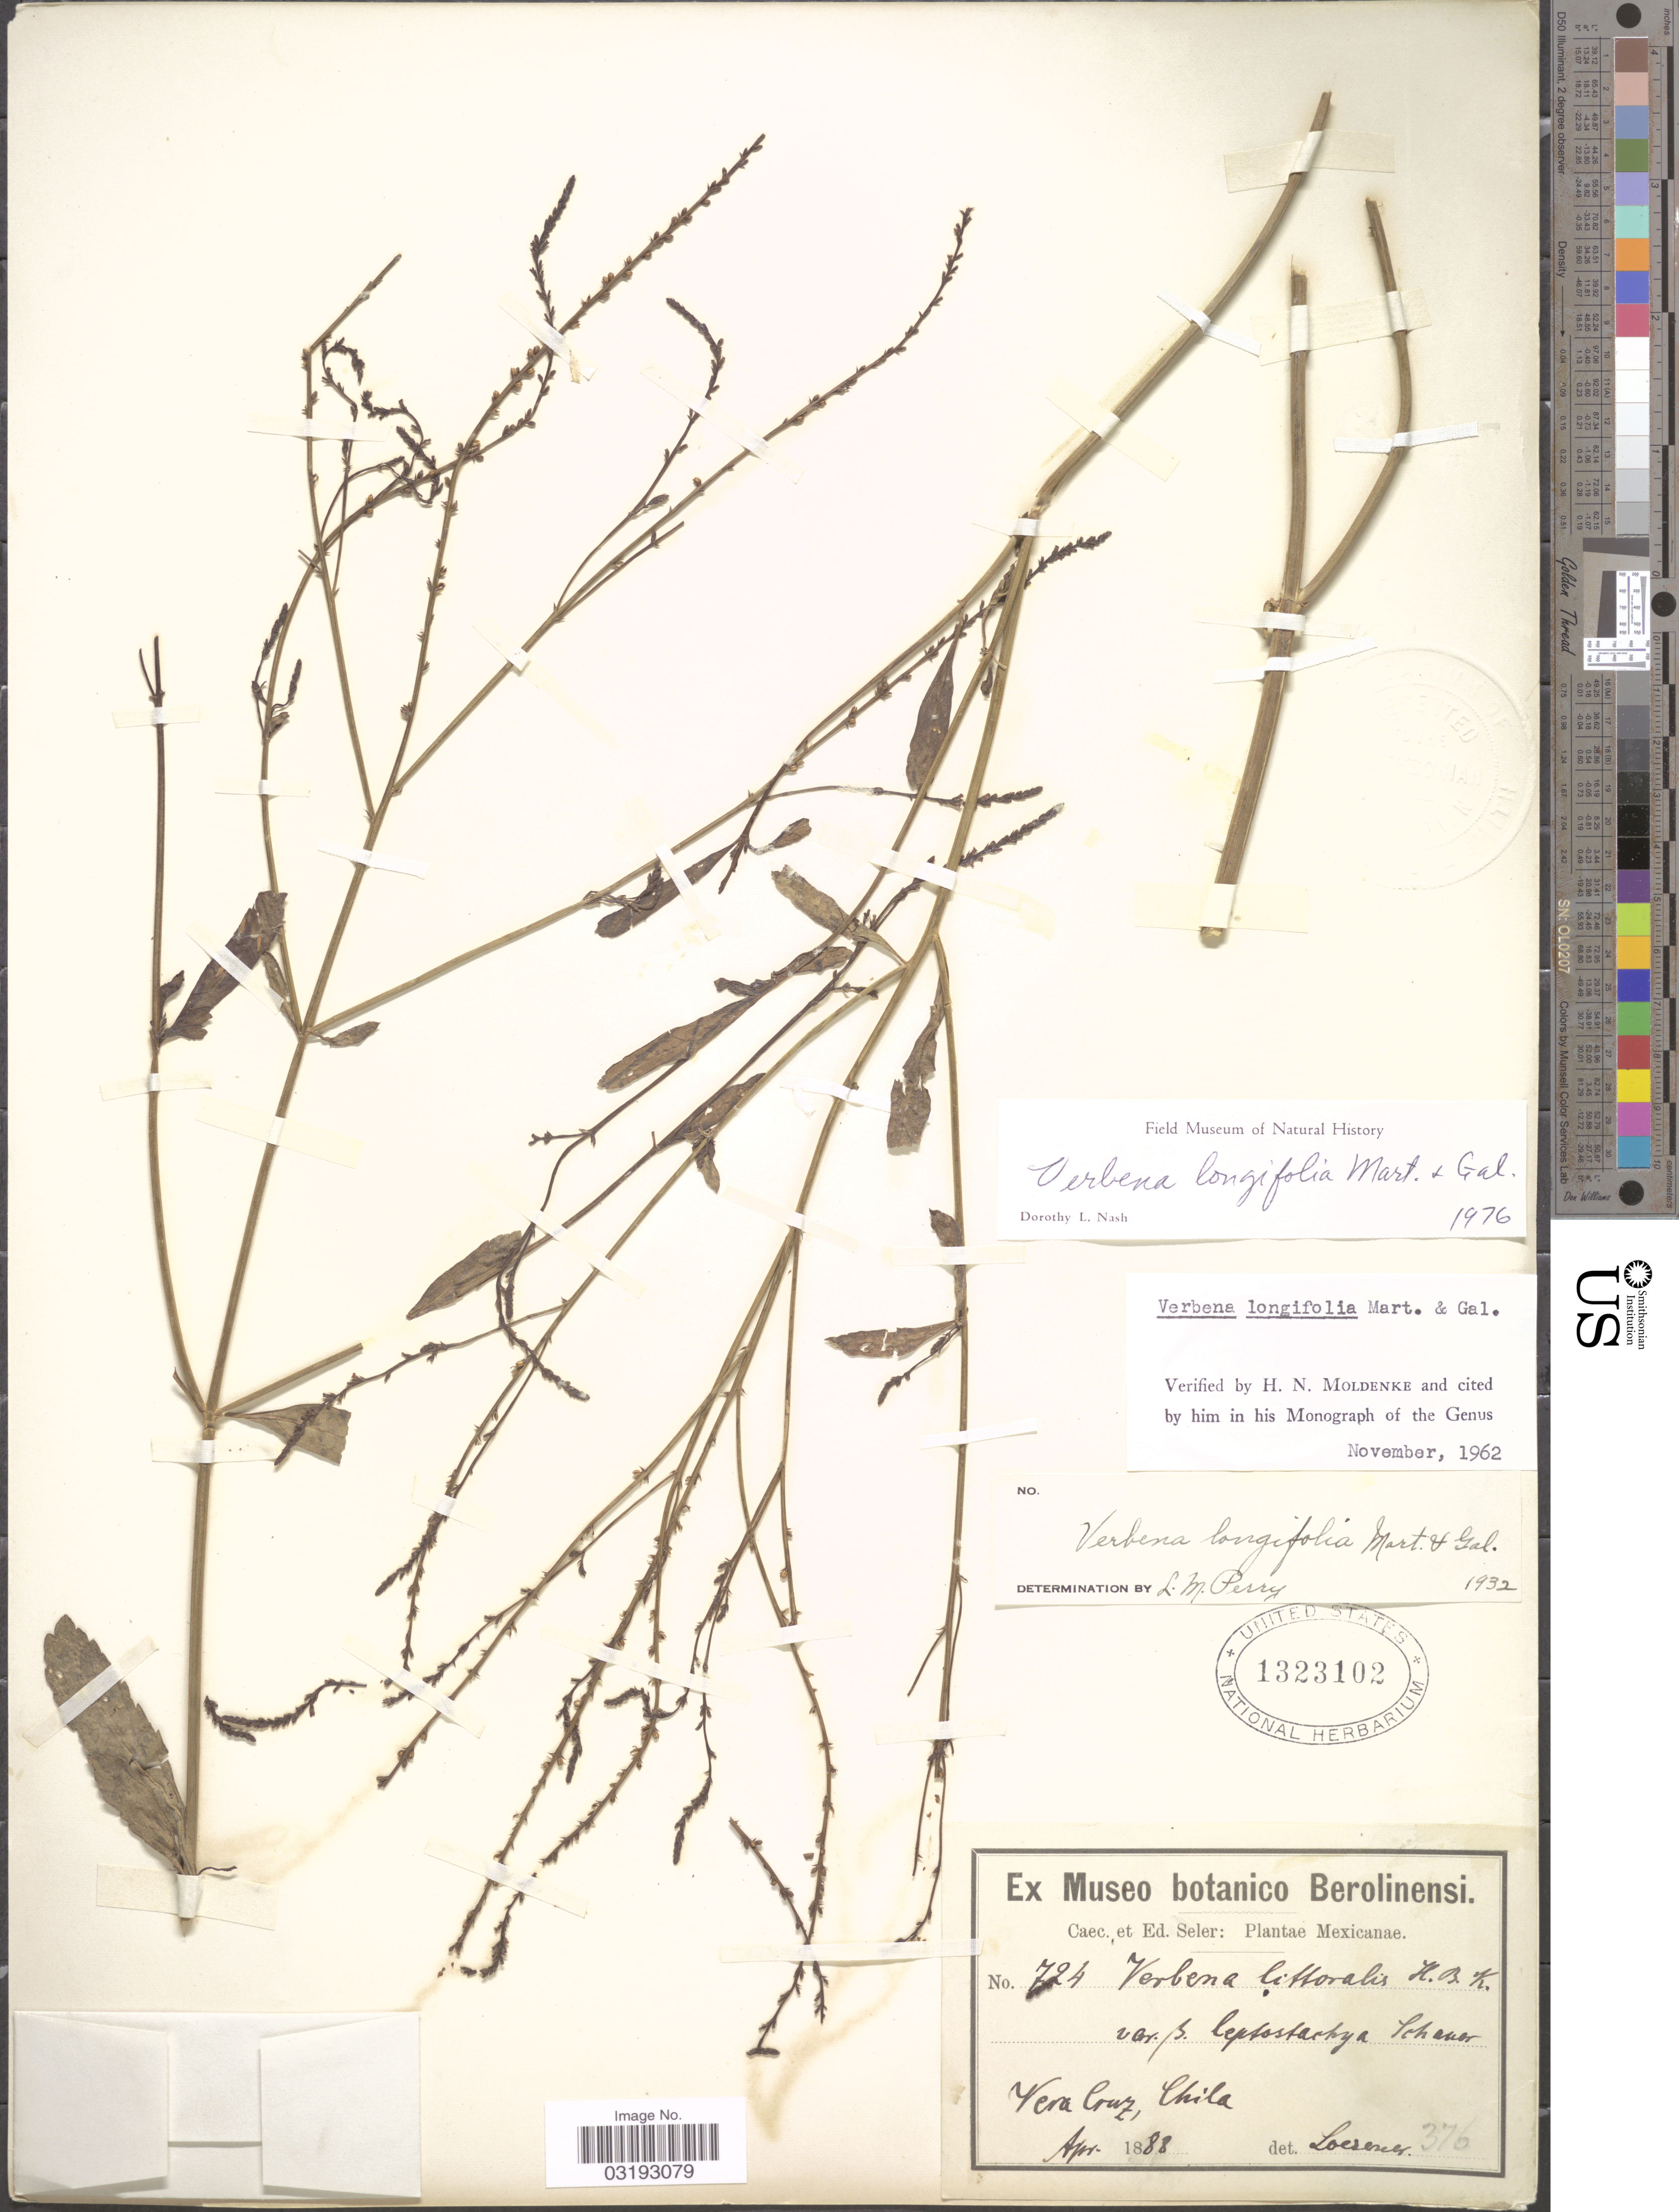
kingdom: Plantae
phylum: Tracheophyta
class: Magnoliopsida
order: Lamiales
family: Verbenaceae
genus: Verbena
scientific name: Verbena longifolia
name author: M. Martens & Galeotti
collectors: C. Seler & E. G. Seler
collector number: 724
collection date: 1888-04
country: Mexico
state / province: Veracruz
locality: Vera Cruz, Chila.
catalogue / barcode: US 1323102